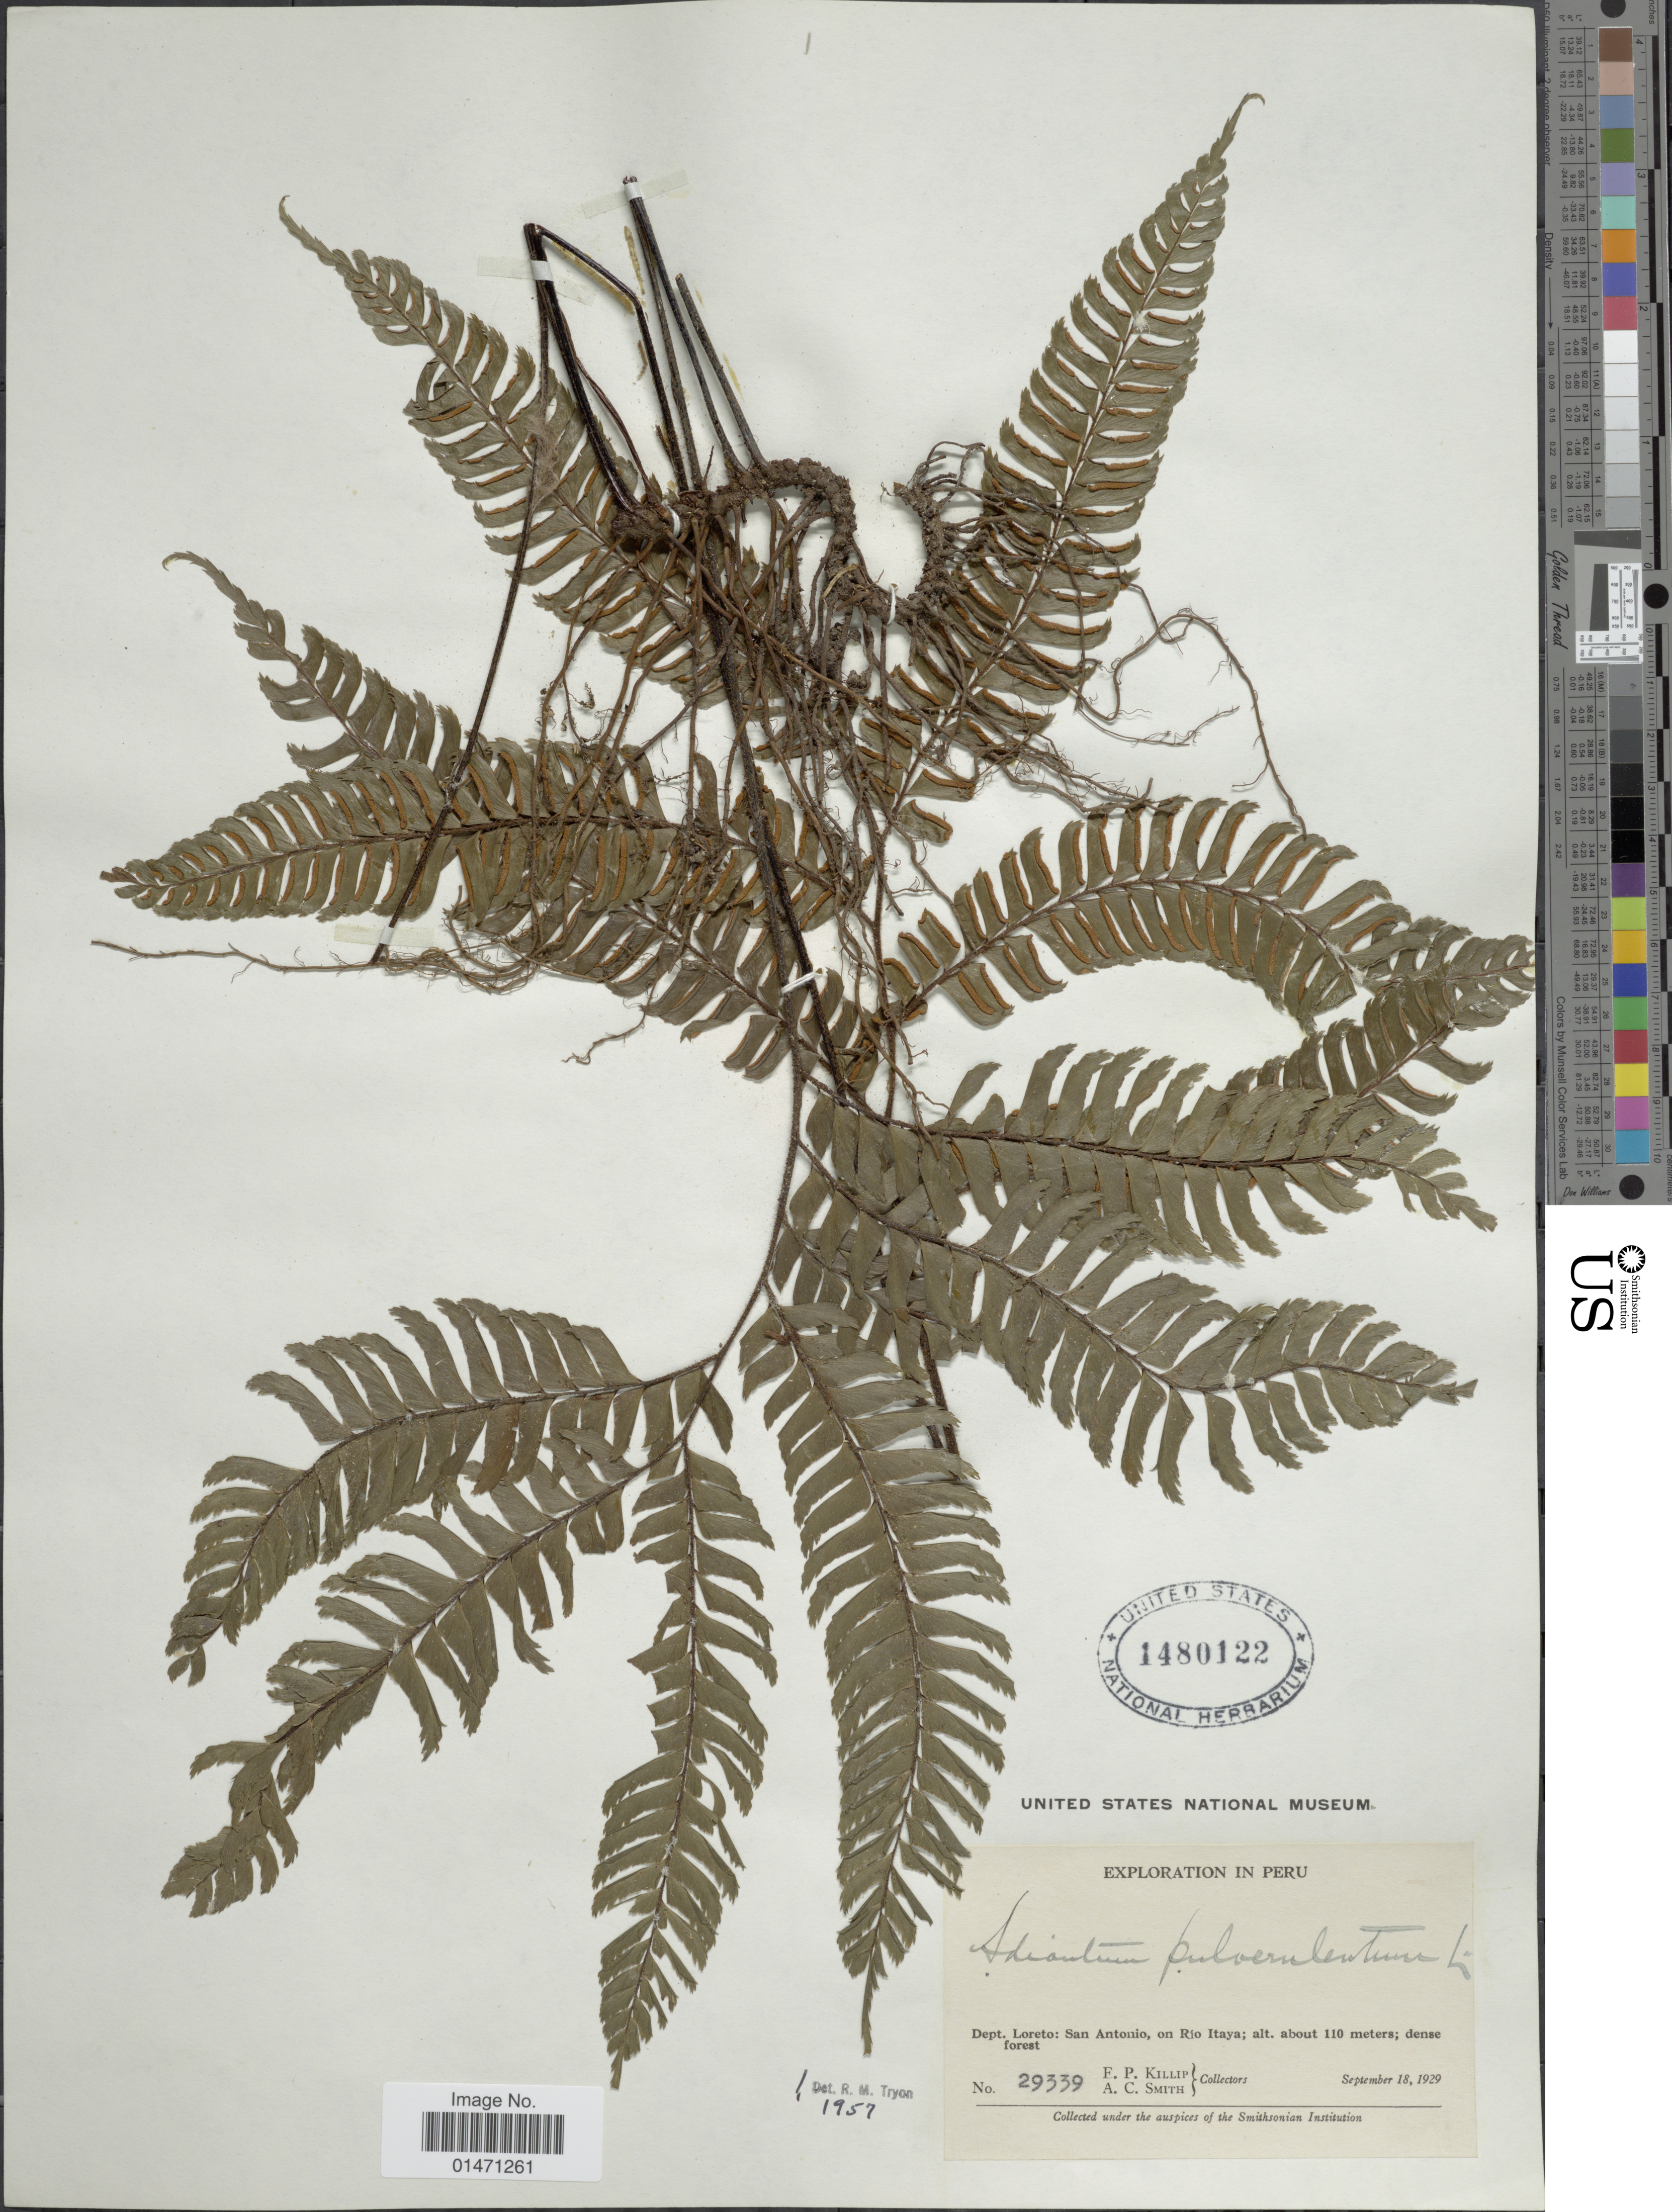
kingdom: Plantae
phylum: Tracheophyta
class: Polypodiopsida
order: Polypodiales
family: Pteridaceae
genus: Adiantum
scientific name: Adiantum pulverulentum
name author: L.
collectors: E. P. Killip & A. C. Smith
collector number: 29339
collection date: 1929-09-18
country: Peru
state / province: Loreto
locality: Dept. Loreto: San Antonio, on Rio Itaya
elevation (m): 110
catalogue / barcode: US 1480122